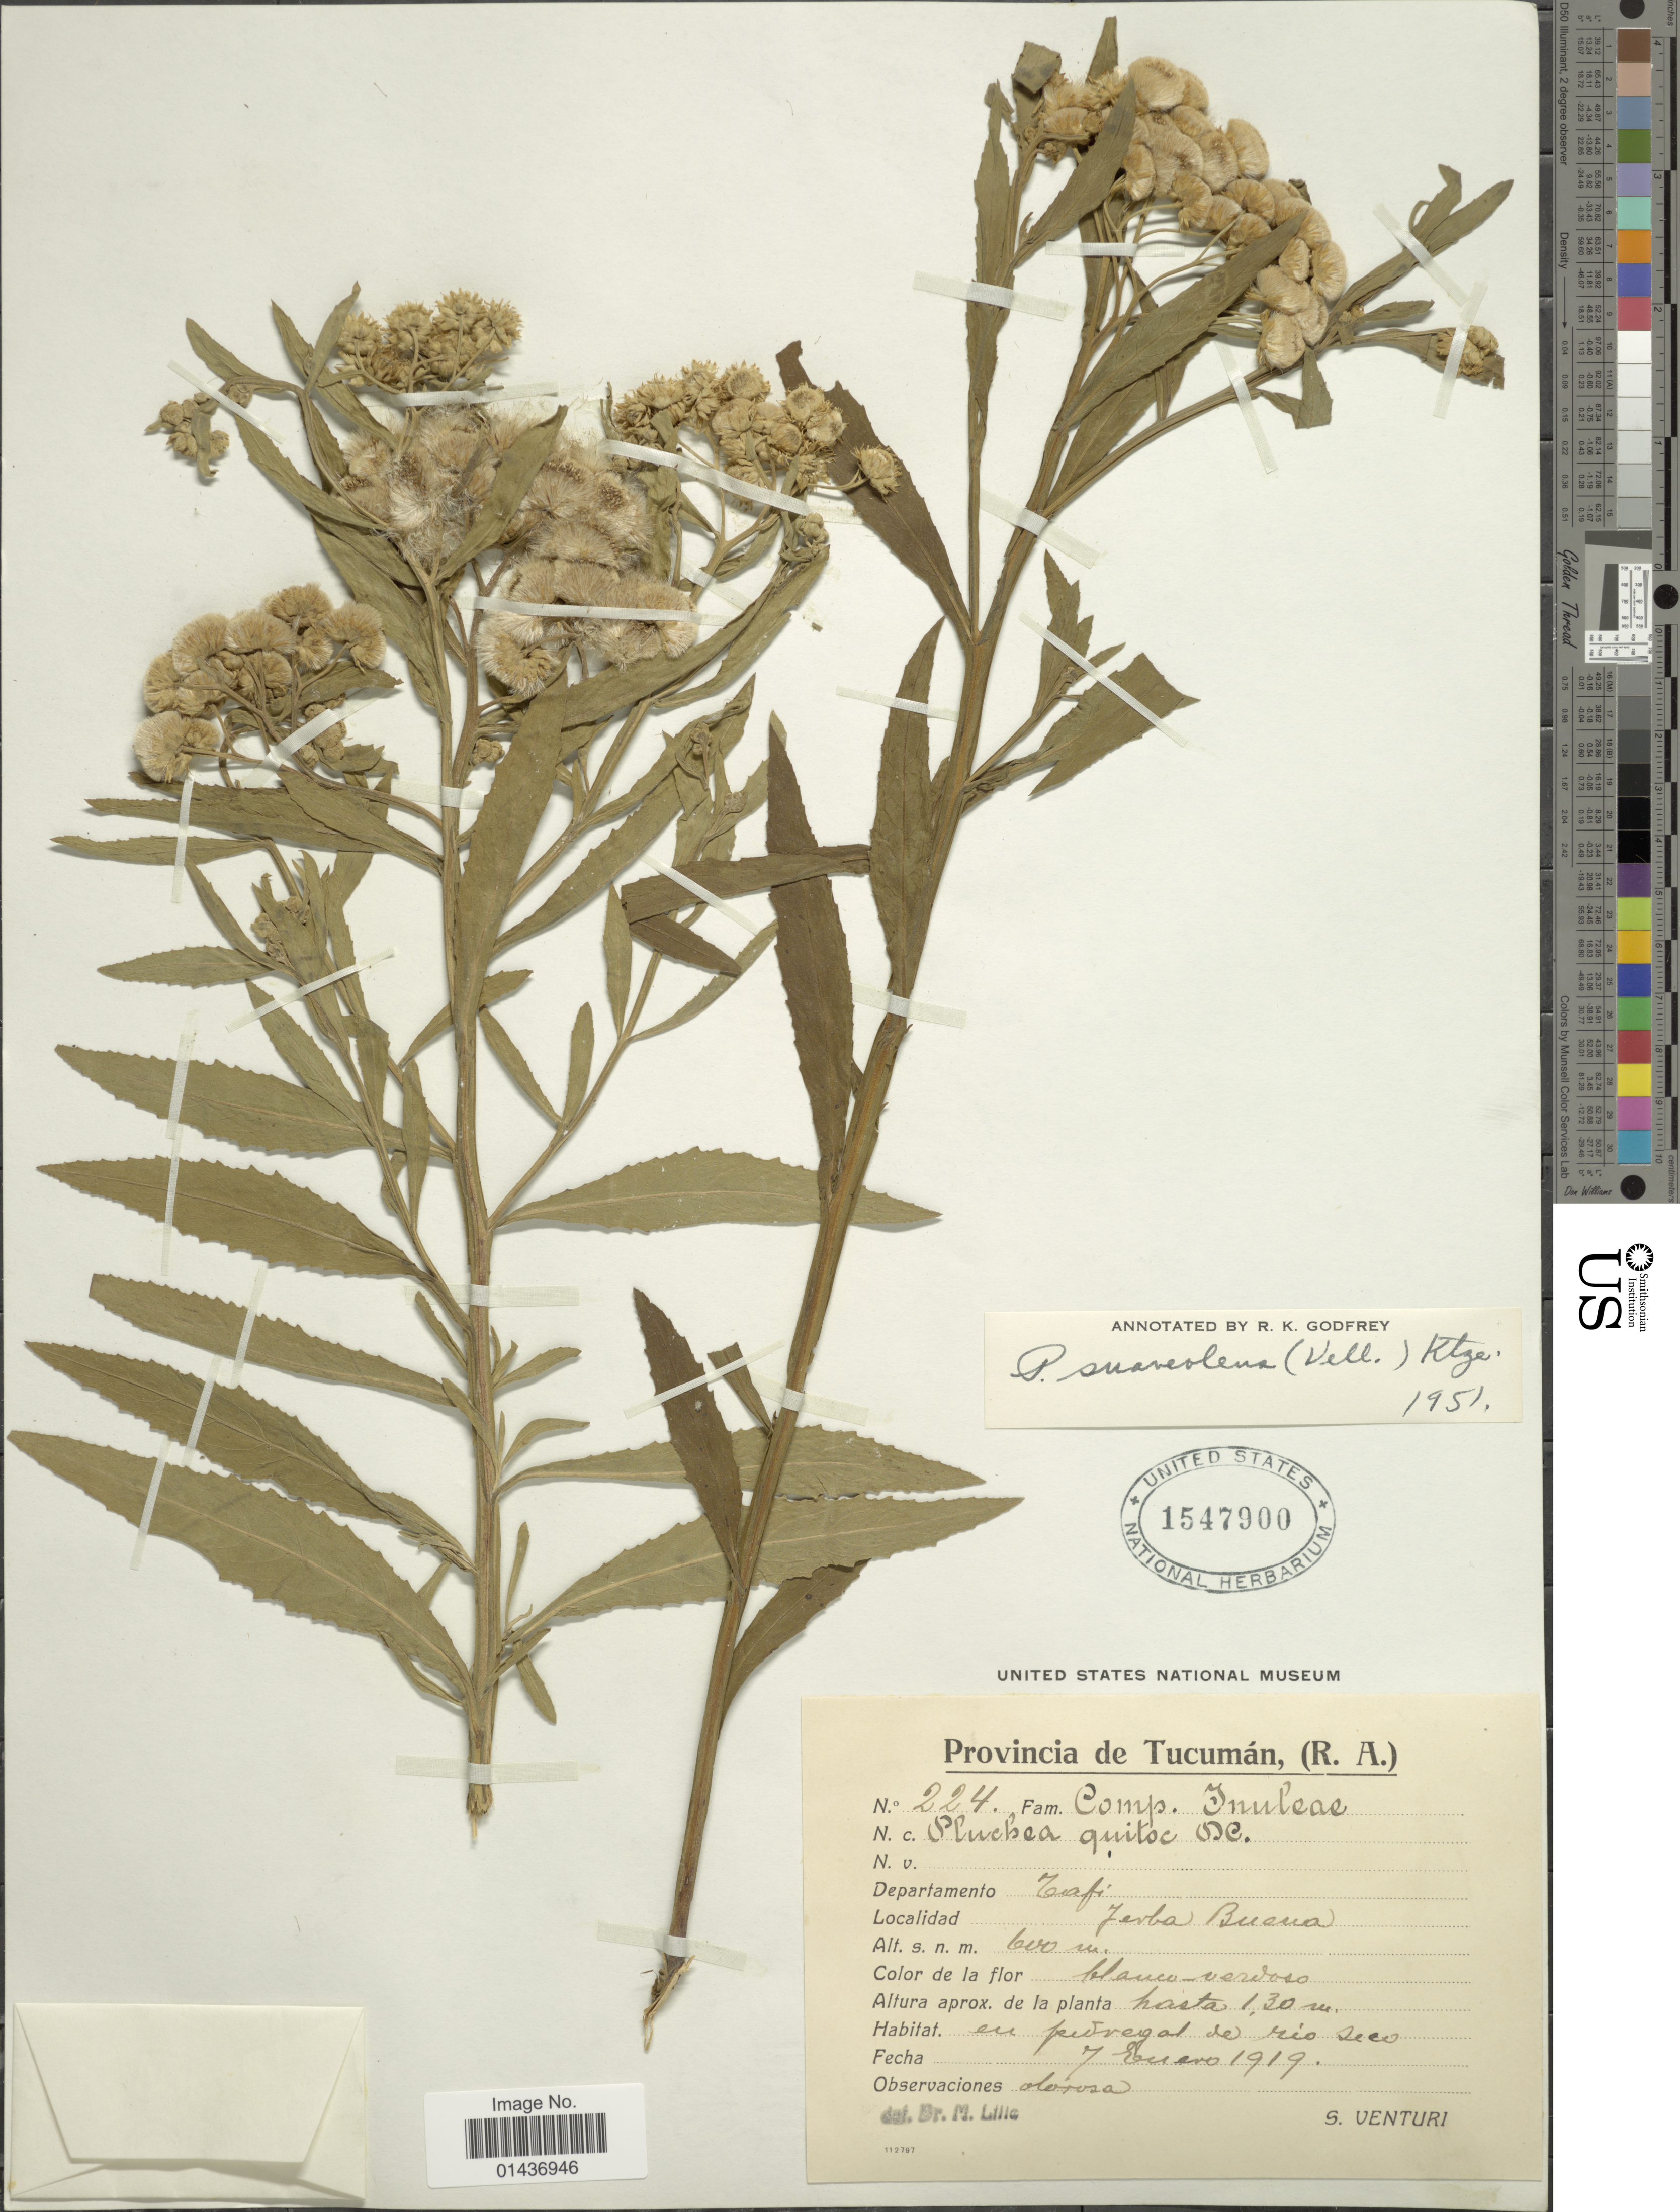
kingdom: Plantae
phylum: Tracheophyta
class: Magnoliopsida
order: Asterales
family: Asteraceae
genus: Pluchea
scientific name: Pluchea suaveolens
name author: (Vell.) Kuntze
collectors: S. Venturi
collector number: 224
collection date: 1919-01-07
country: Argentina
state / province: Tucuman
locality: Provincia de Tucuman (R.A.), Departamento Tafi, Jevla Bucua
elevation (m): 600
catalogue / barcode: US 1547900